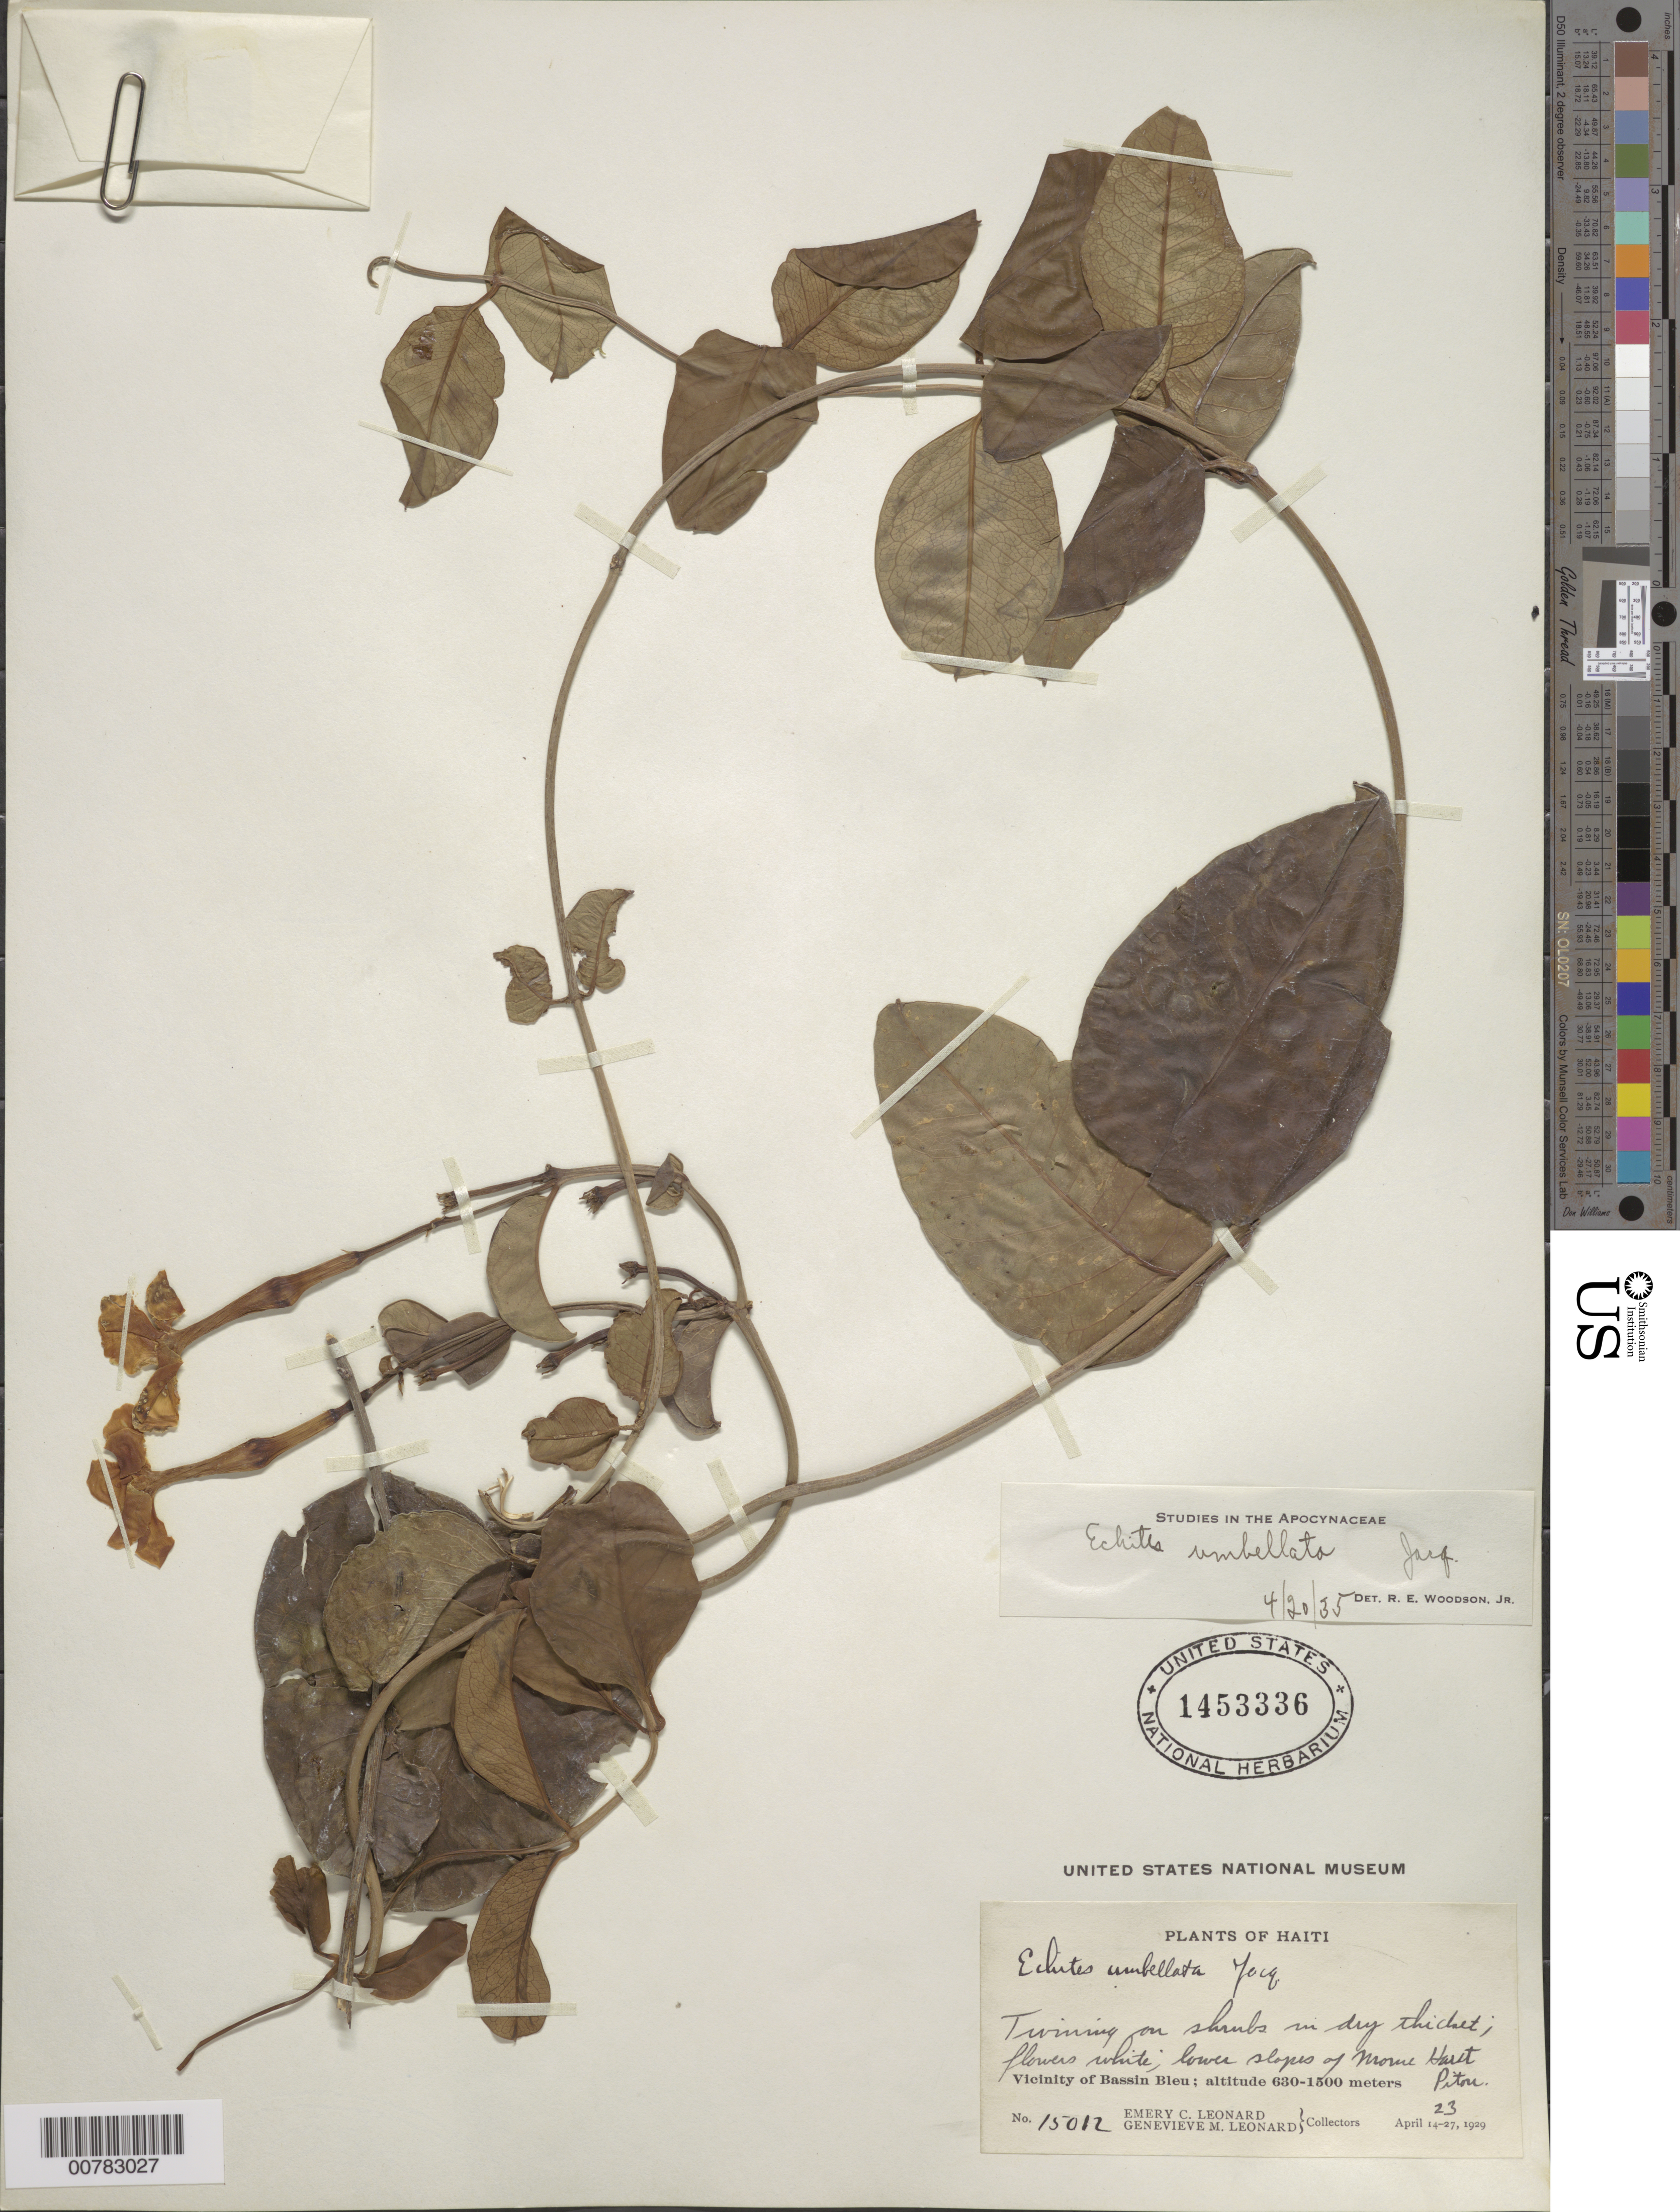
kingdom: Plantae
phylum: Tracheophyta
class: Magnoliopsida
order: Gentianales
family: Apocynaceae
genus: Echites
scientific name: Echites umbellatus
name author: Jacq.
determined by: Woodson, R. E., Jr.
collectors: E. C. Leonard & G. M. Leonard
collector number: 15012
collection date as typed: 23 Apr 1929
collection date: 1929-04-23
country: Haiti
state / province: Nord-Ouest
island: Hispaniola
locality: Vicinity of Bassin Bleu, lower slopes of Morne Haut Piton.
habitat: In dry thicket.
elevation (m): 630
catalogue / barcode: US 1453336